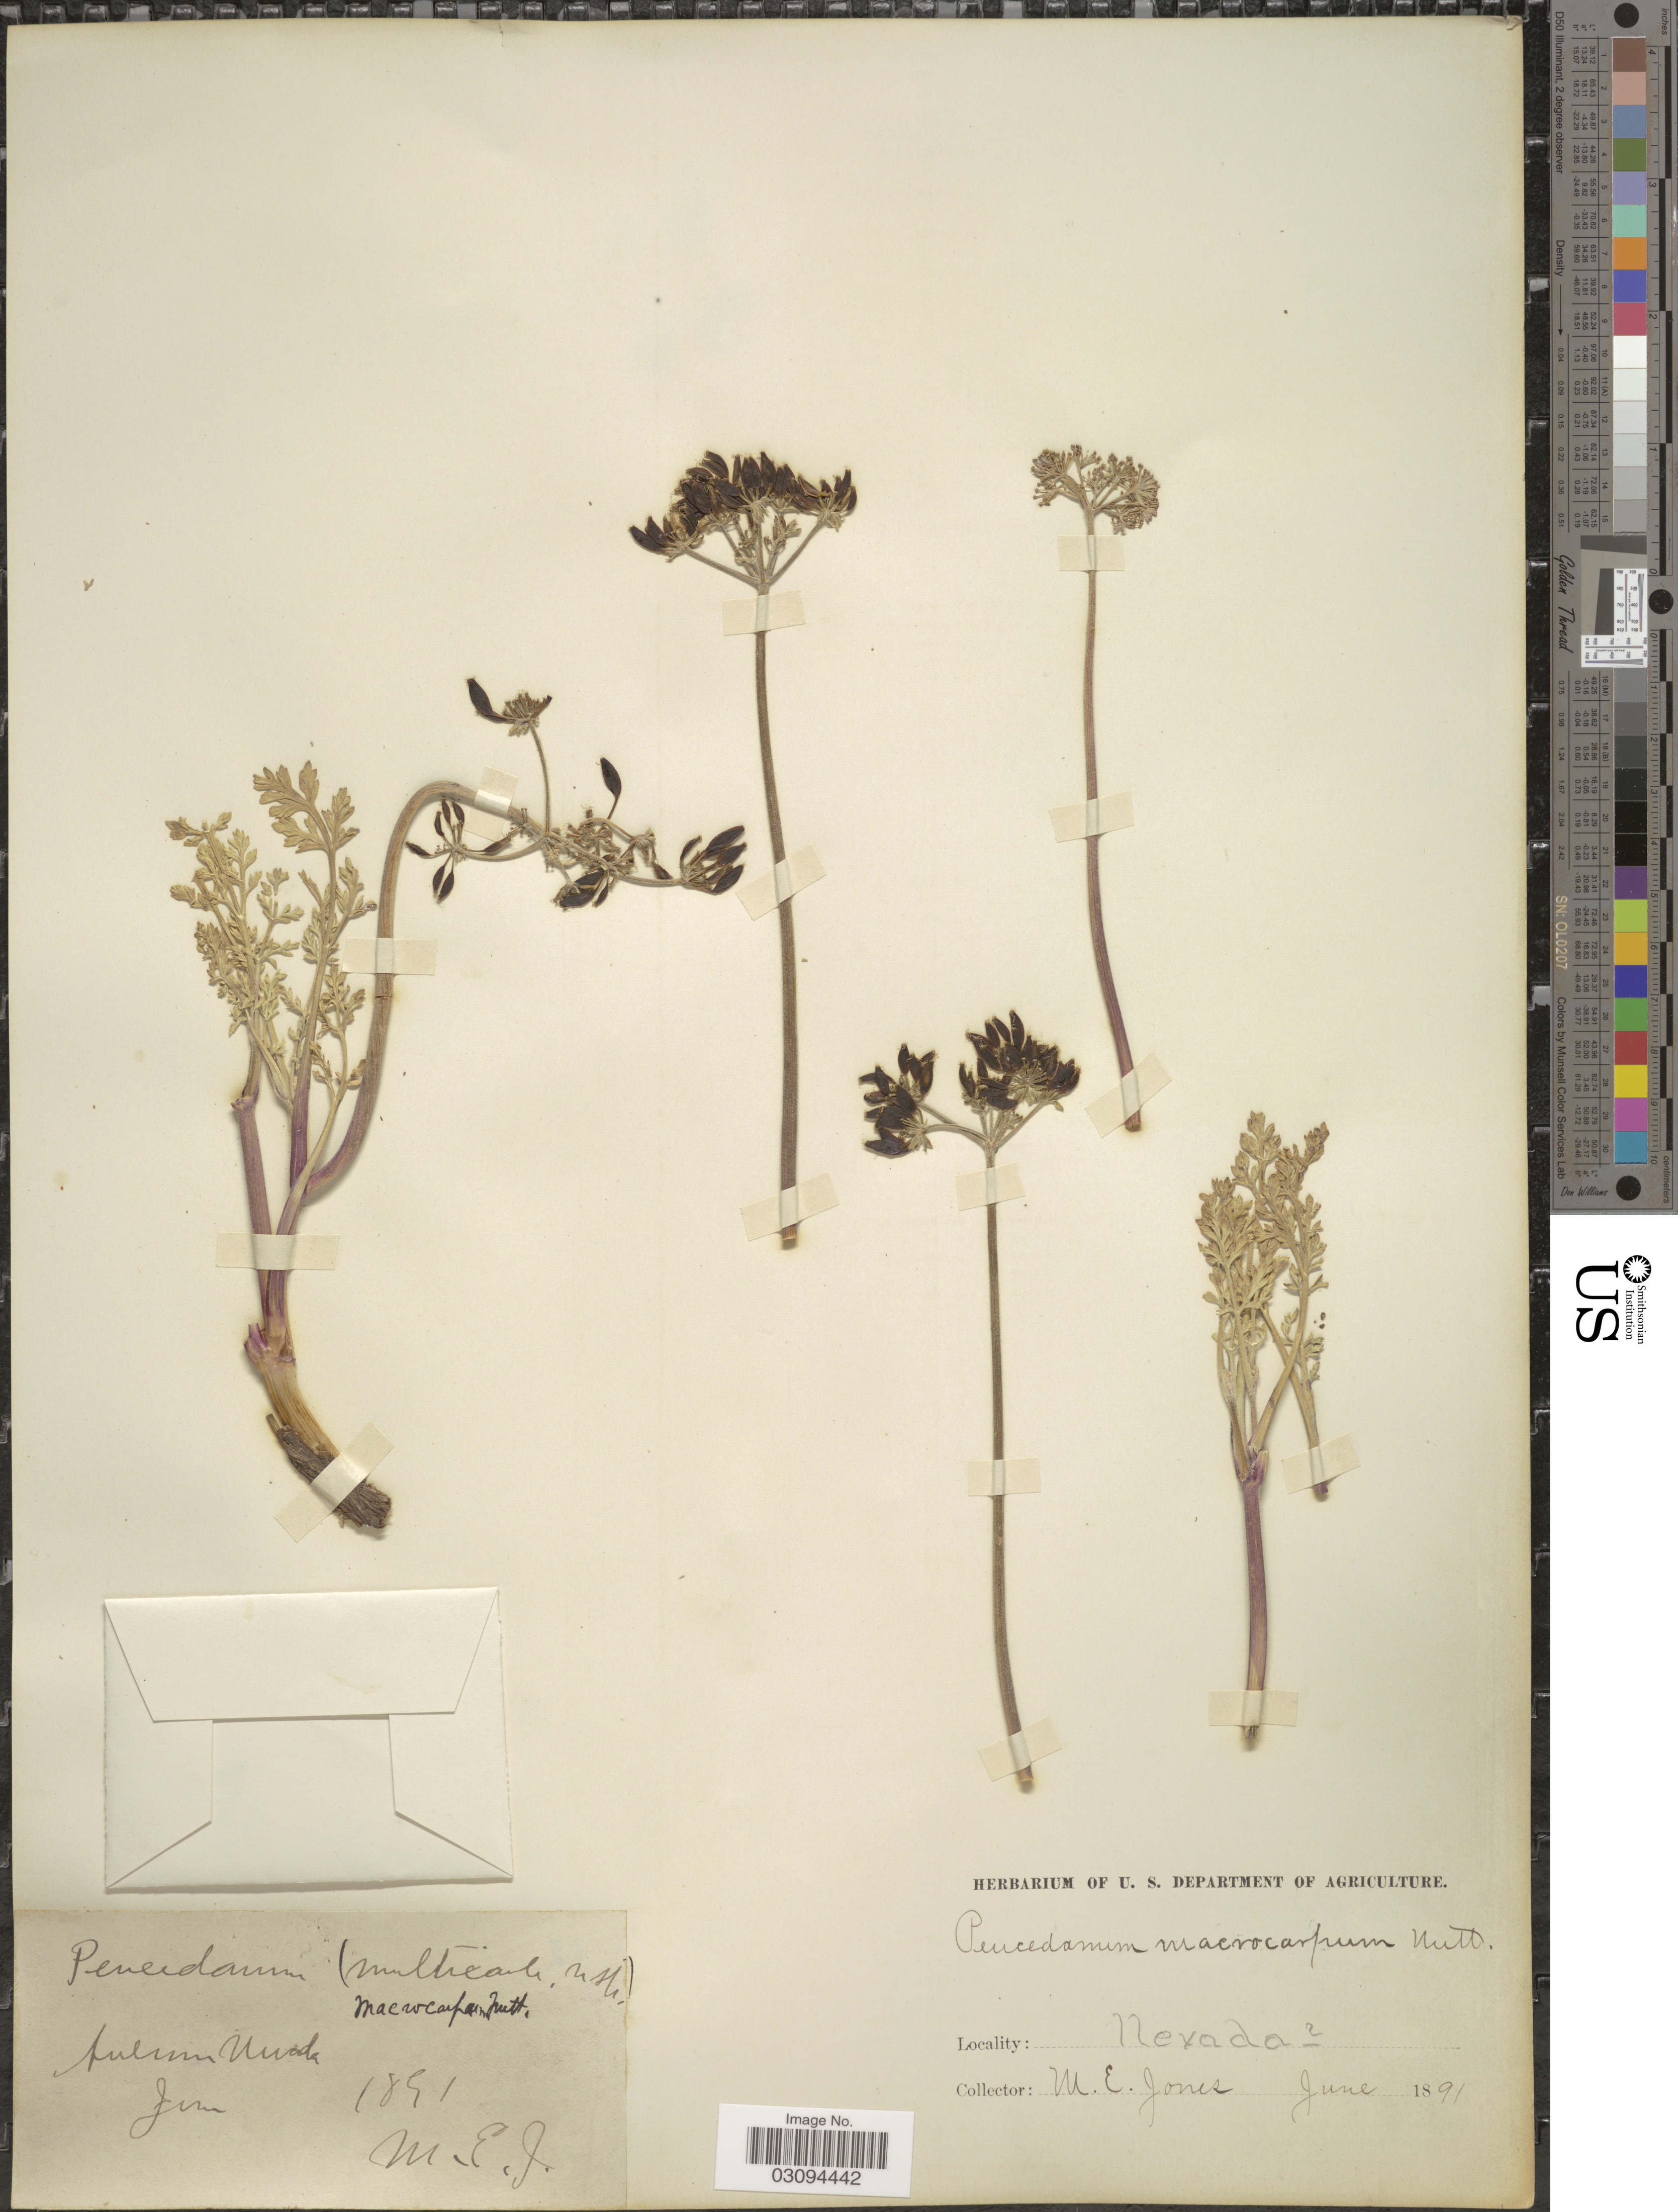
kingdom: Plantae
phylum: Tracheophyta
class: Magnoliopsida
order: Apiales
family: Apiaceae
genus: Lomatium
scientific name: Lomatium macrocarpum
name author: (Hook. et al.) J.M. Coult. & Rose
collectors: M. E. Jones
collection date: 1891-06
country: United States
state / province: Nevada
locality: Fulum